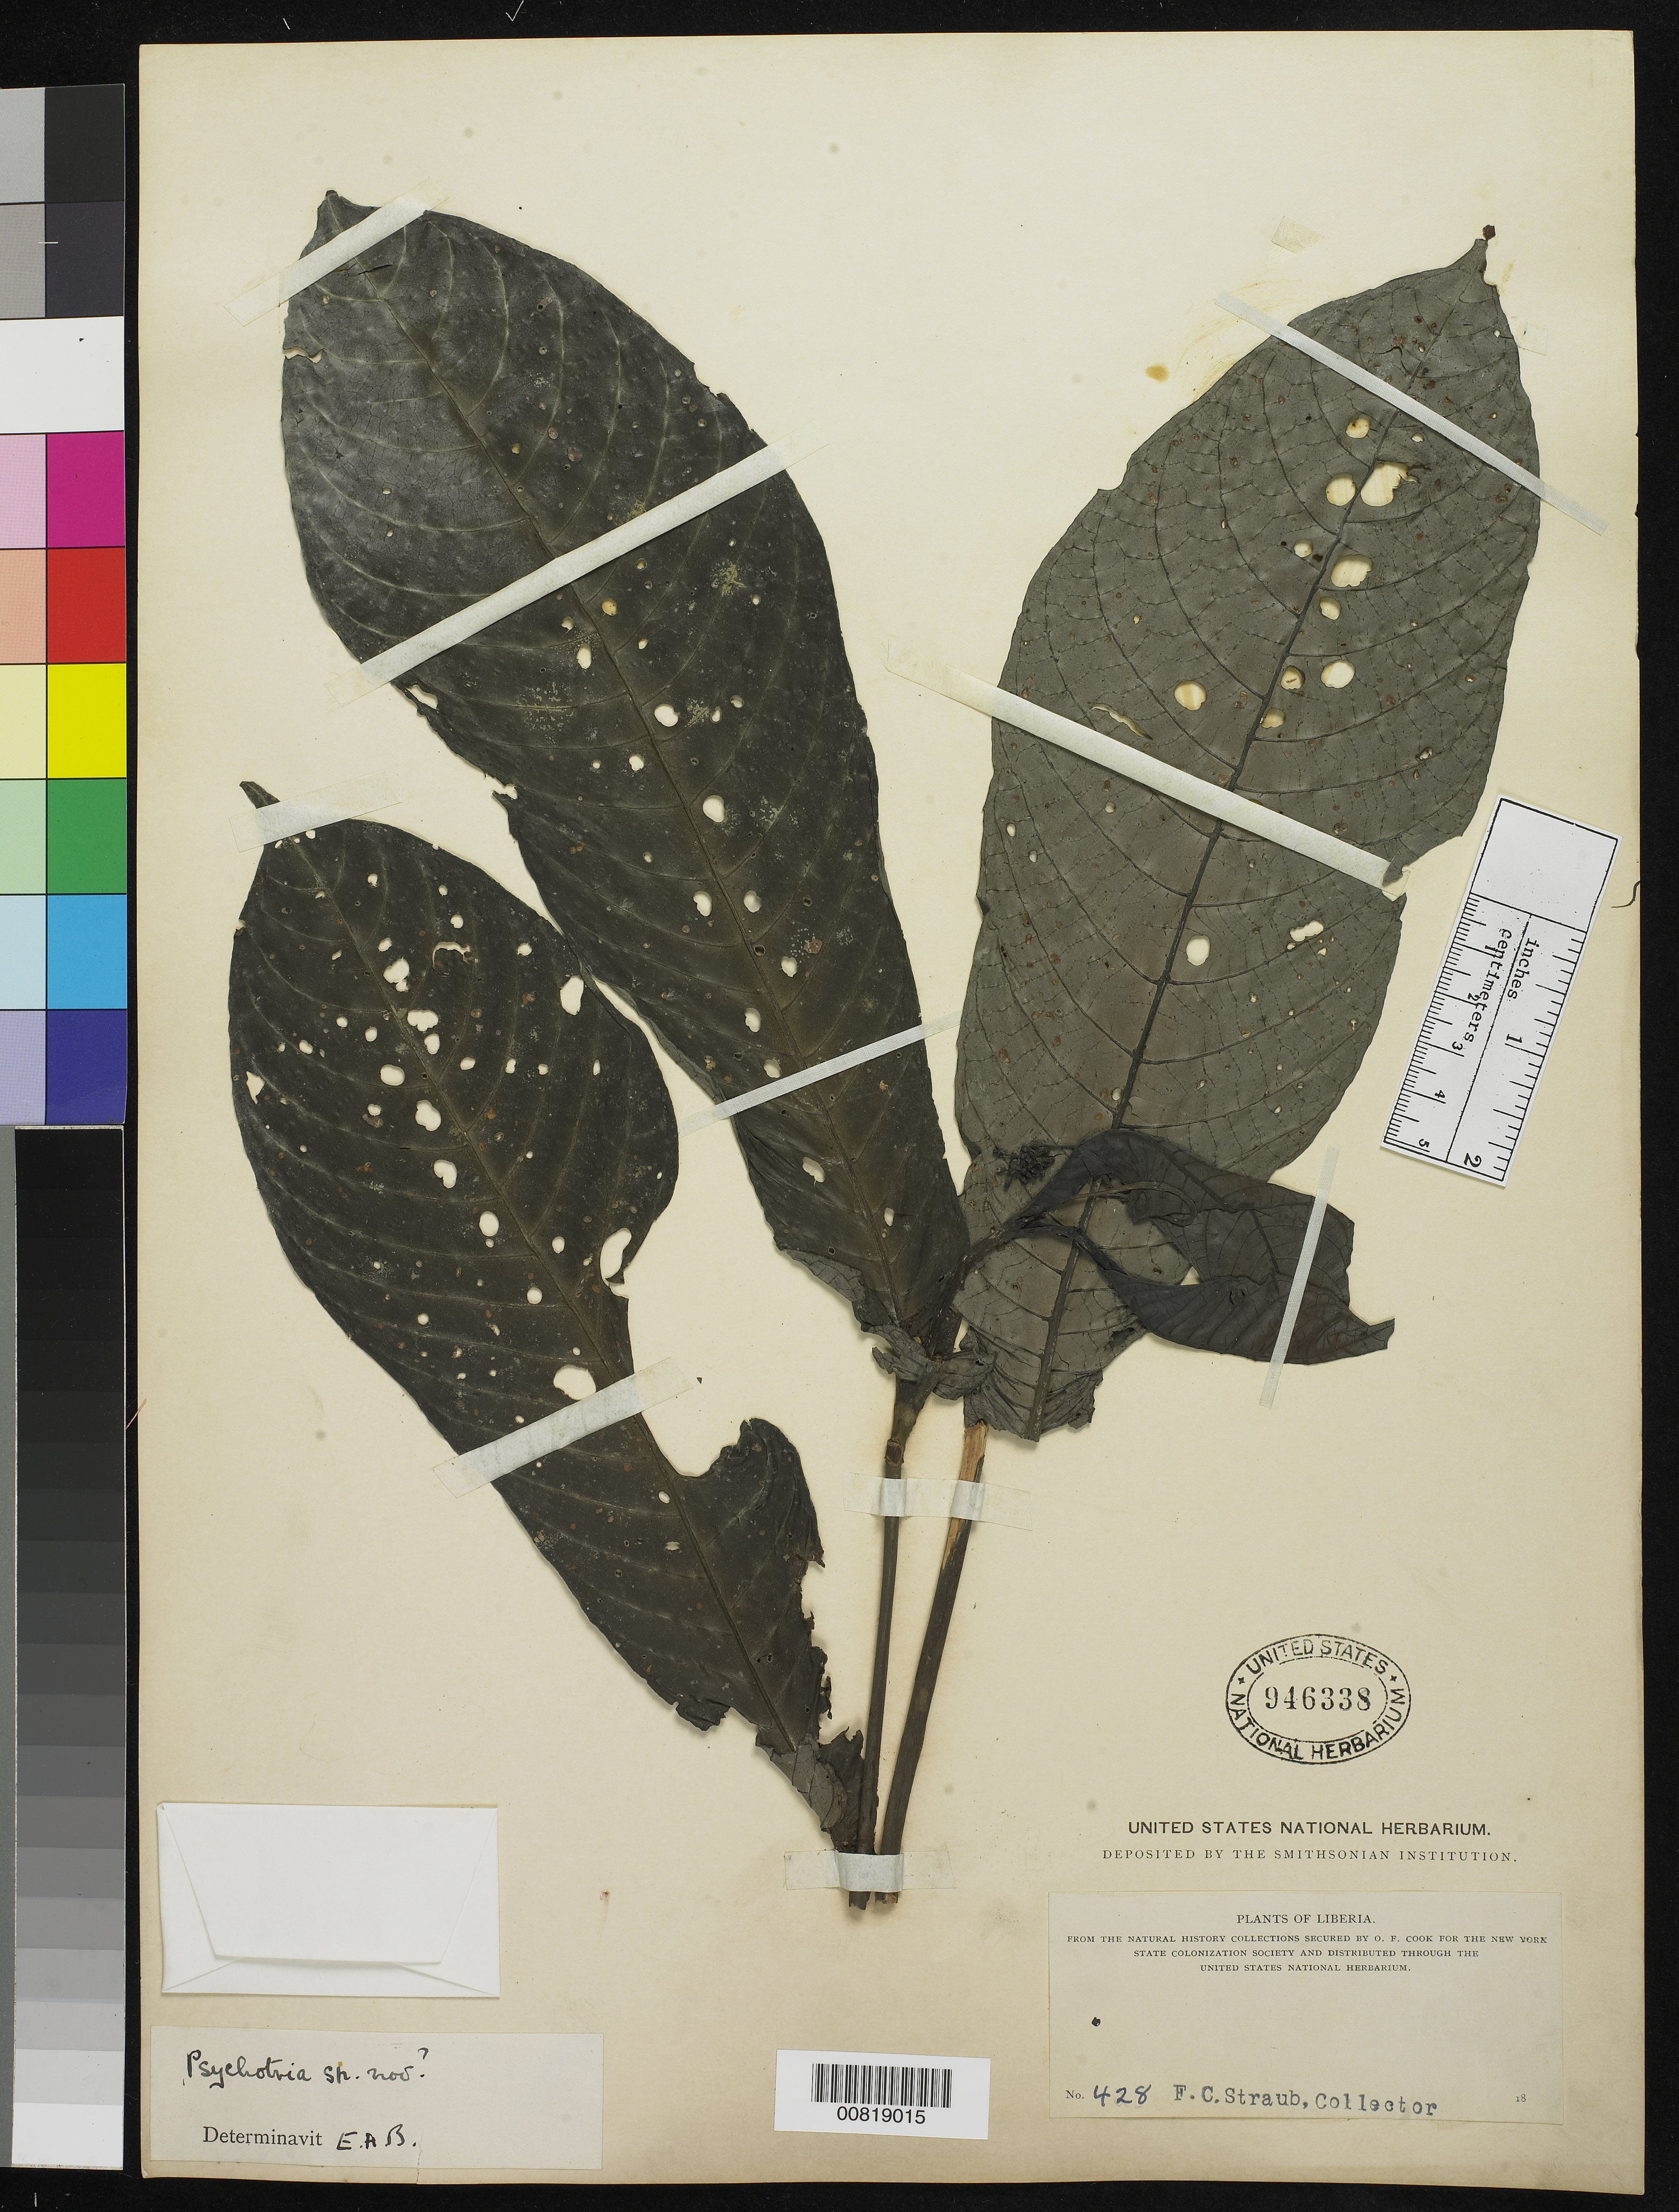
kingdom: Plantae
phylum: Tracheophyta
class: Magnoliopsida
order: Gentianales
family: Rubiaceae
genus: Psychotria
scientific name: Psychotria sp.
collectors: F. Straub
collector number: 428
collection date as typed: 18--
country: Liberia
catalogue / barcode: US 946338